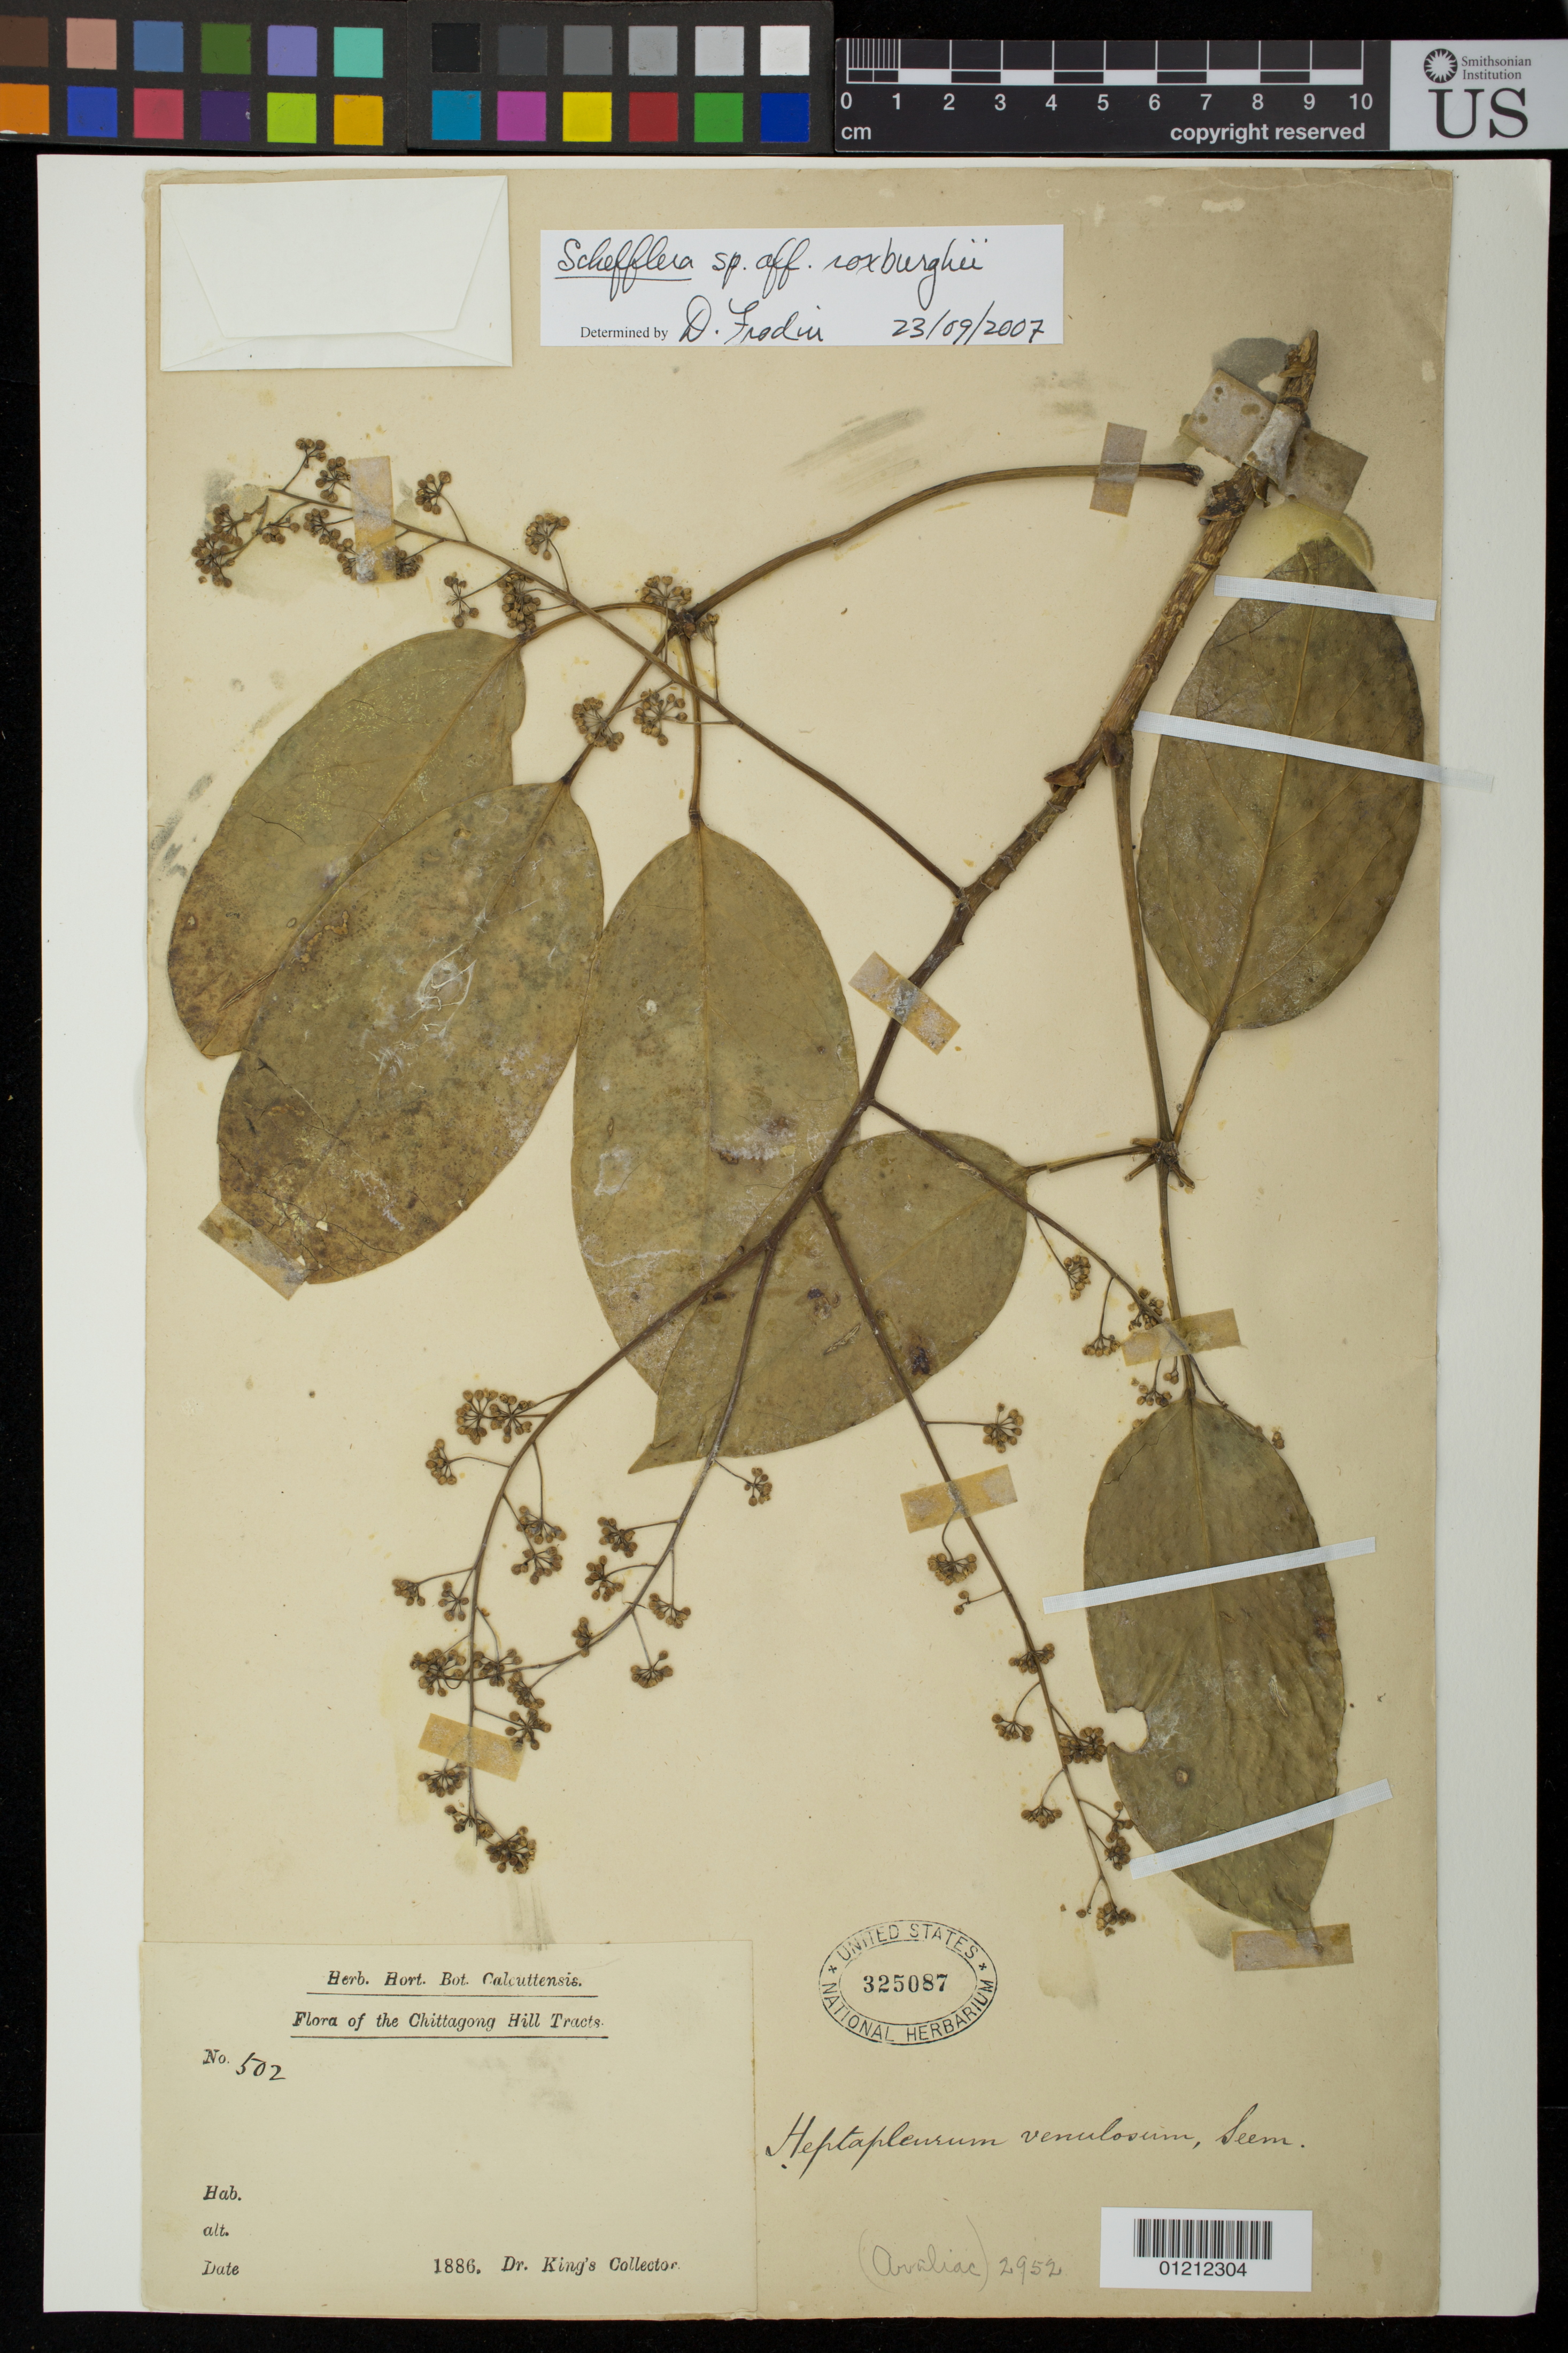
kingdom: Plantae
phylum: Tracheophyta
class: Magnoliopsida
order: Apiales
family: Araliaceae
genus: Schefflera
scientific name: Schefflera roxburghii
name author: Gamble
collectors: King, --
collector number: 502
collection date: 1886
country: Bangladesh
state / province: Chittagong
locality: Hill Tracts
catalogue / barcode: US 325087